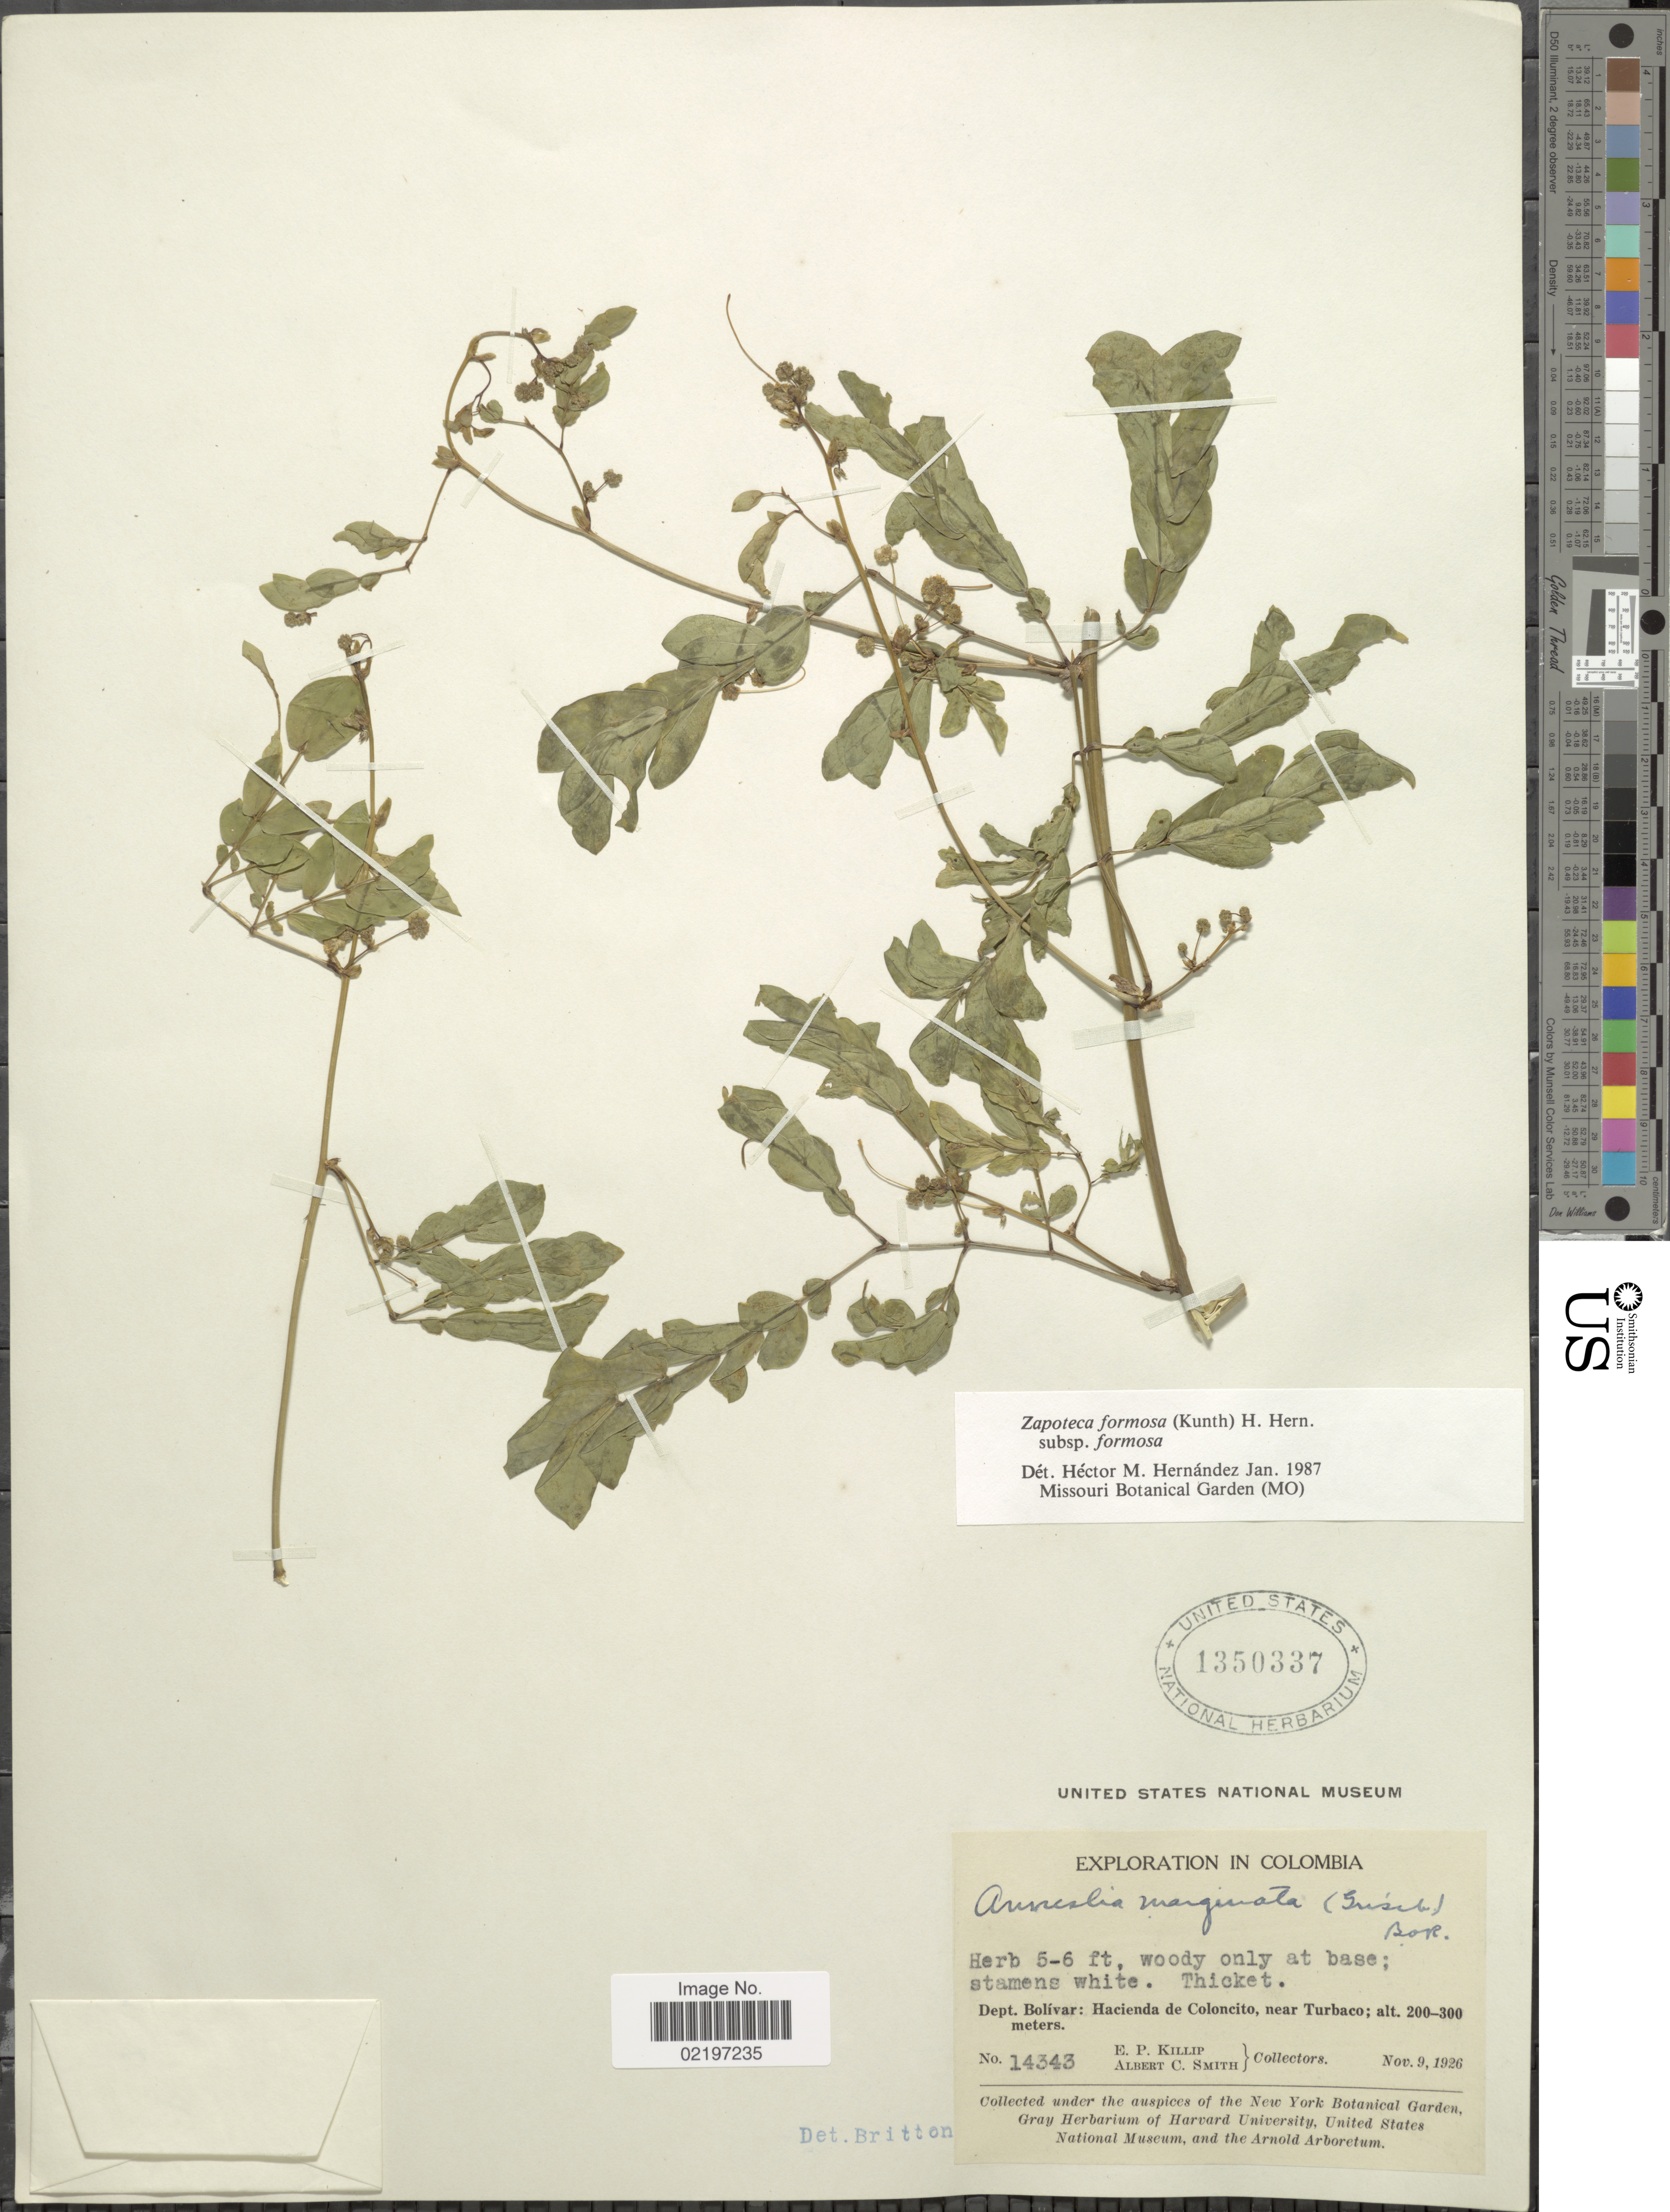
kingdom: Plantae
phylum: Tracheophyta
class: Magnoliopsida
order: Fabales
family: Fabaceae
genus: Zapoteca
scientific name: Zapoteca formosa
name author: (Kunth) H.M. Hern.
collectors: E. P. Killip & A. C. Smith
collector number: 14343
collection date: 1926-11-09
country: Colombia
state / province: Bolívar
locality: Dept. Bolivar: Hacienda de Coloncito, near Turbaco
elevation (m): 200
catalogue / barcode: US 1350337